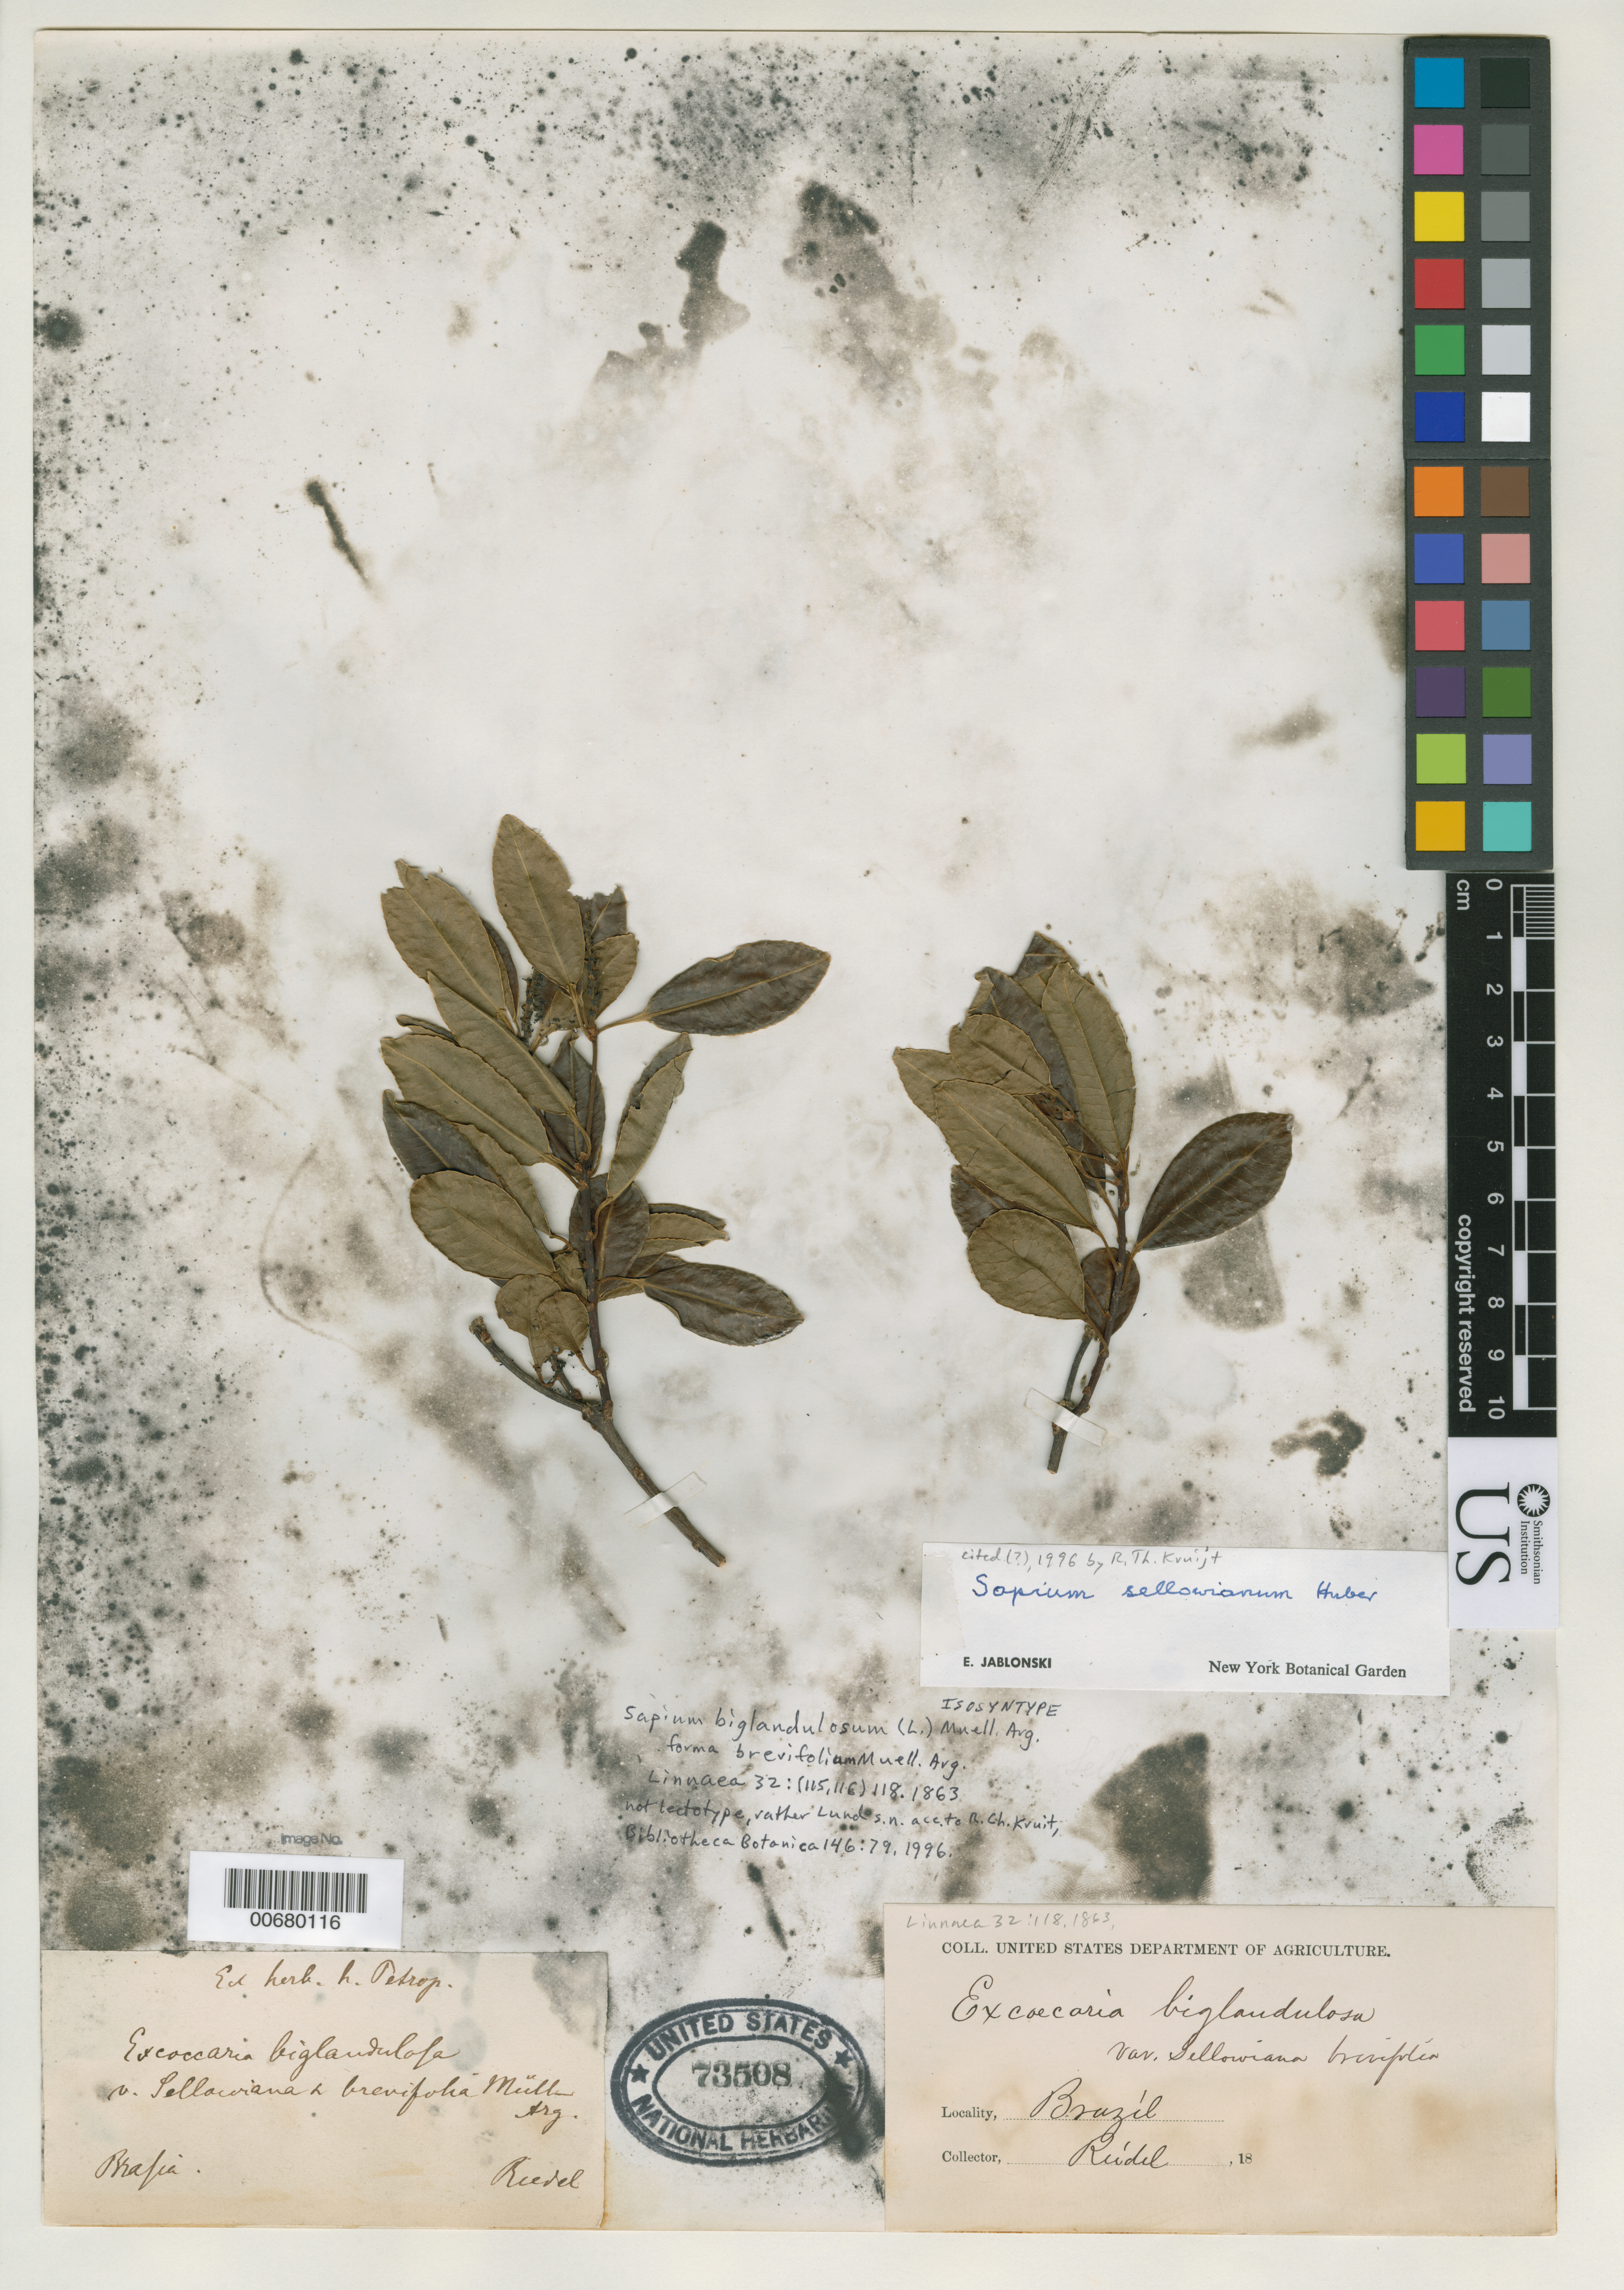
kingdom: Plantae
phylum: Tracheophyta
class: Magnoliopsida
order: Malpighiales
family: Euphorbiaceae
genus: Sapium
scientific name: Sapium biglandulosum f. brevifolium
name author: Müll. Arg.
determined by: Kruijt, R. Ch.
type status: Isosyntype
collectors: L. Riedel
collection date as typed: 18--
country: Brazil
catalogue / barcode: US 73508